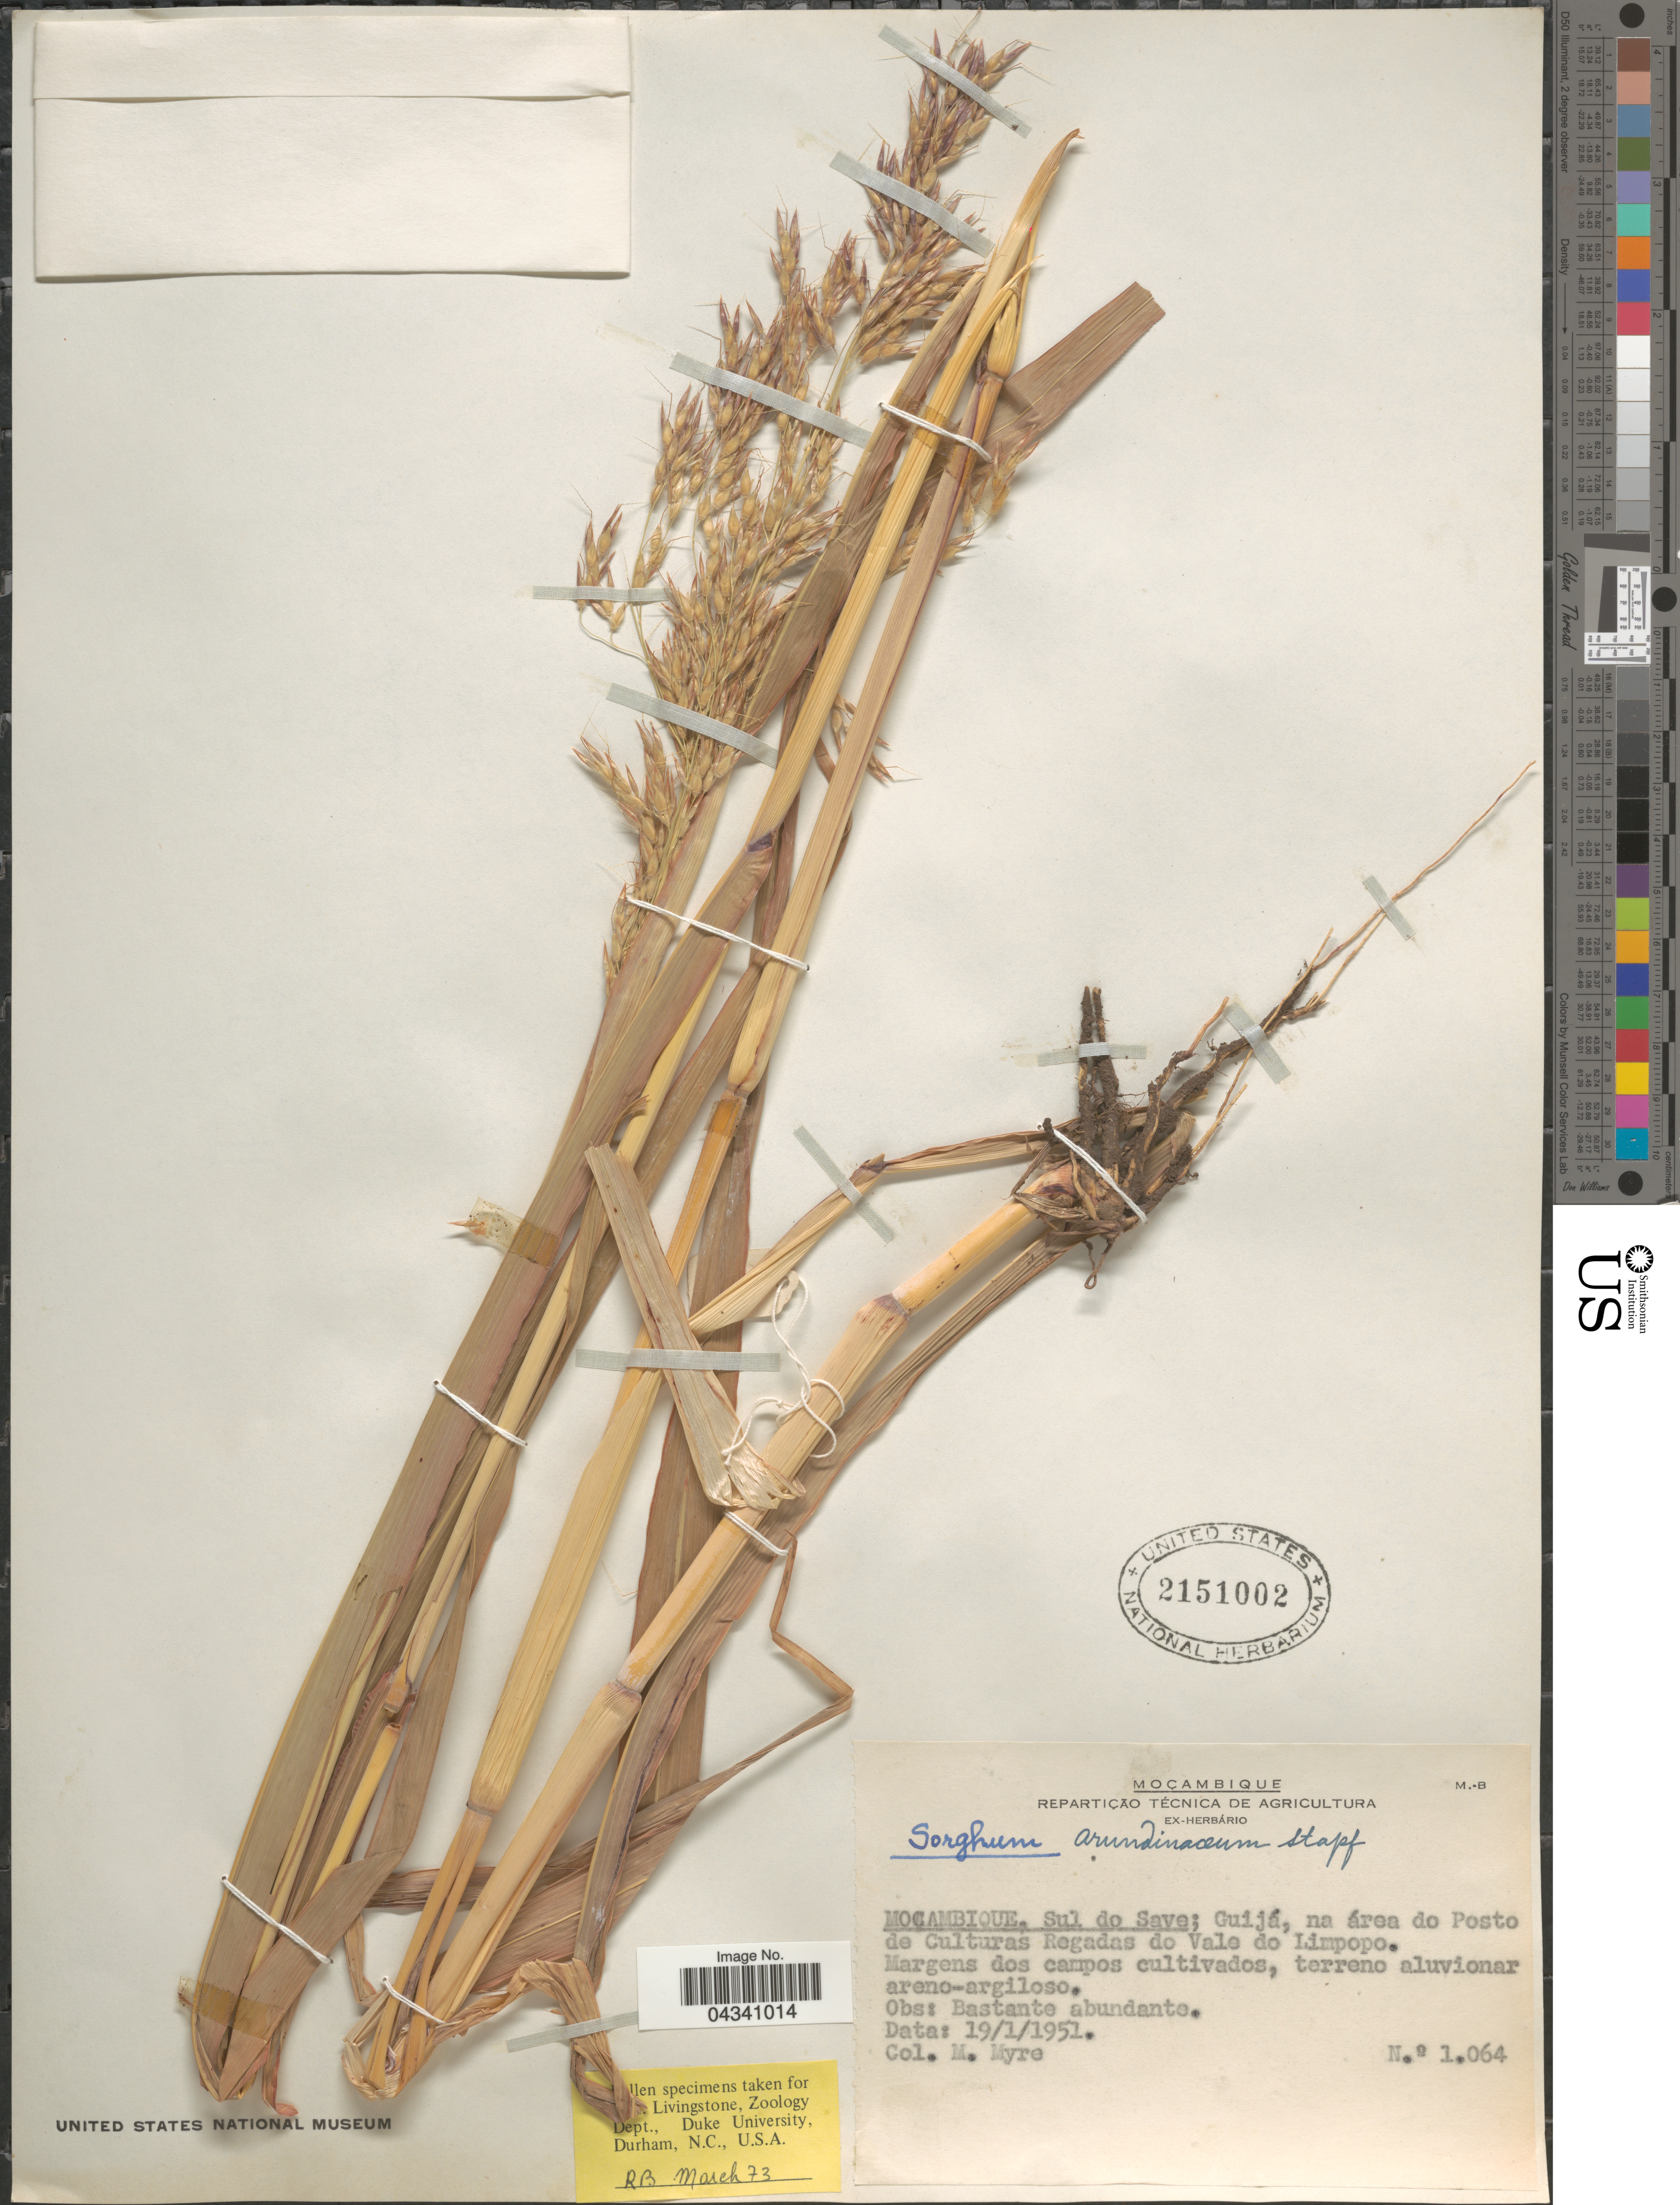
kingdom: Plantae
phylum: Tracheophyta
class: Liliopsida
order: Poales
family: Poaceae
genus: Sorghum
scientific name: Sorghum arundinaceum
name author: (Desv.) Stapf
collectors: Myre, M.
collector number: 1064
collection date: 1951-01-19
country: Mozambique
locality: Moçambique, Sul do Save; Guijá, na área do Posto de Culturas Regadas do Vale do Limpopo.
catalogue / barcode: US 2151002